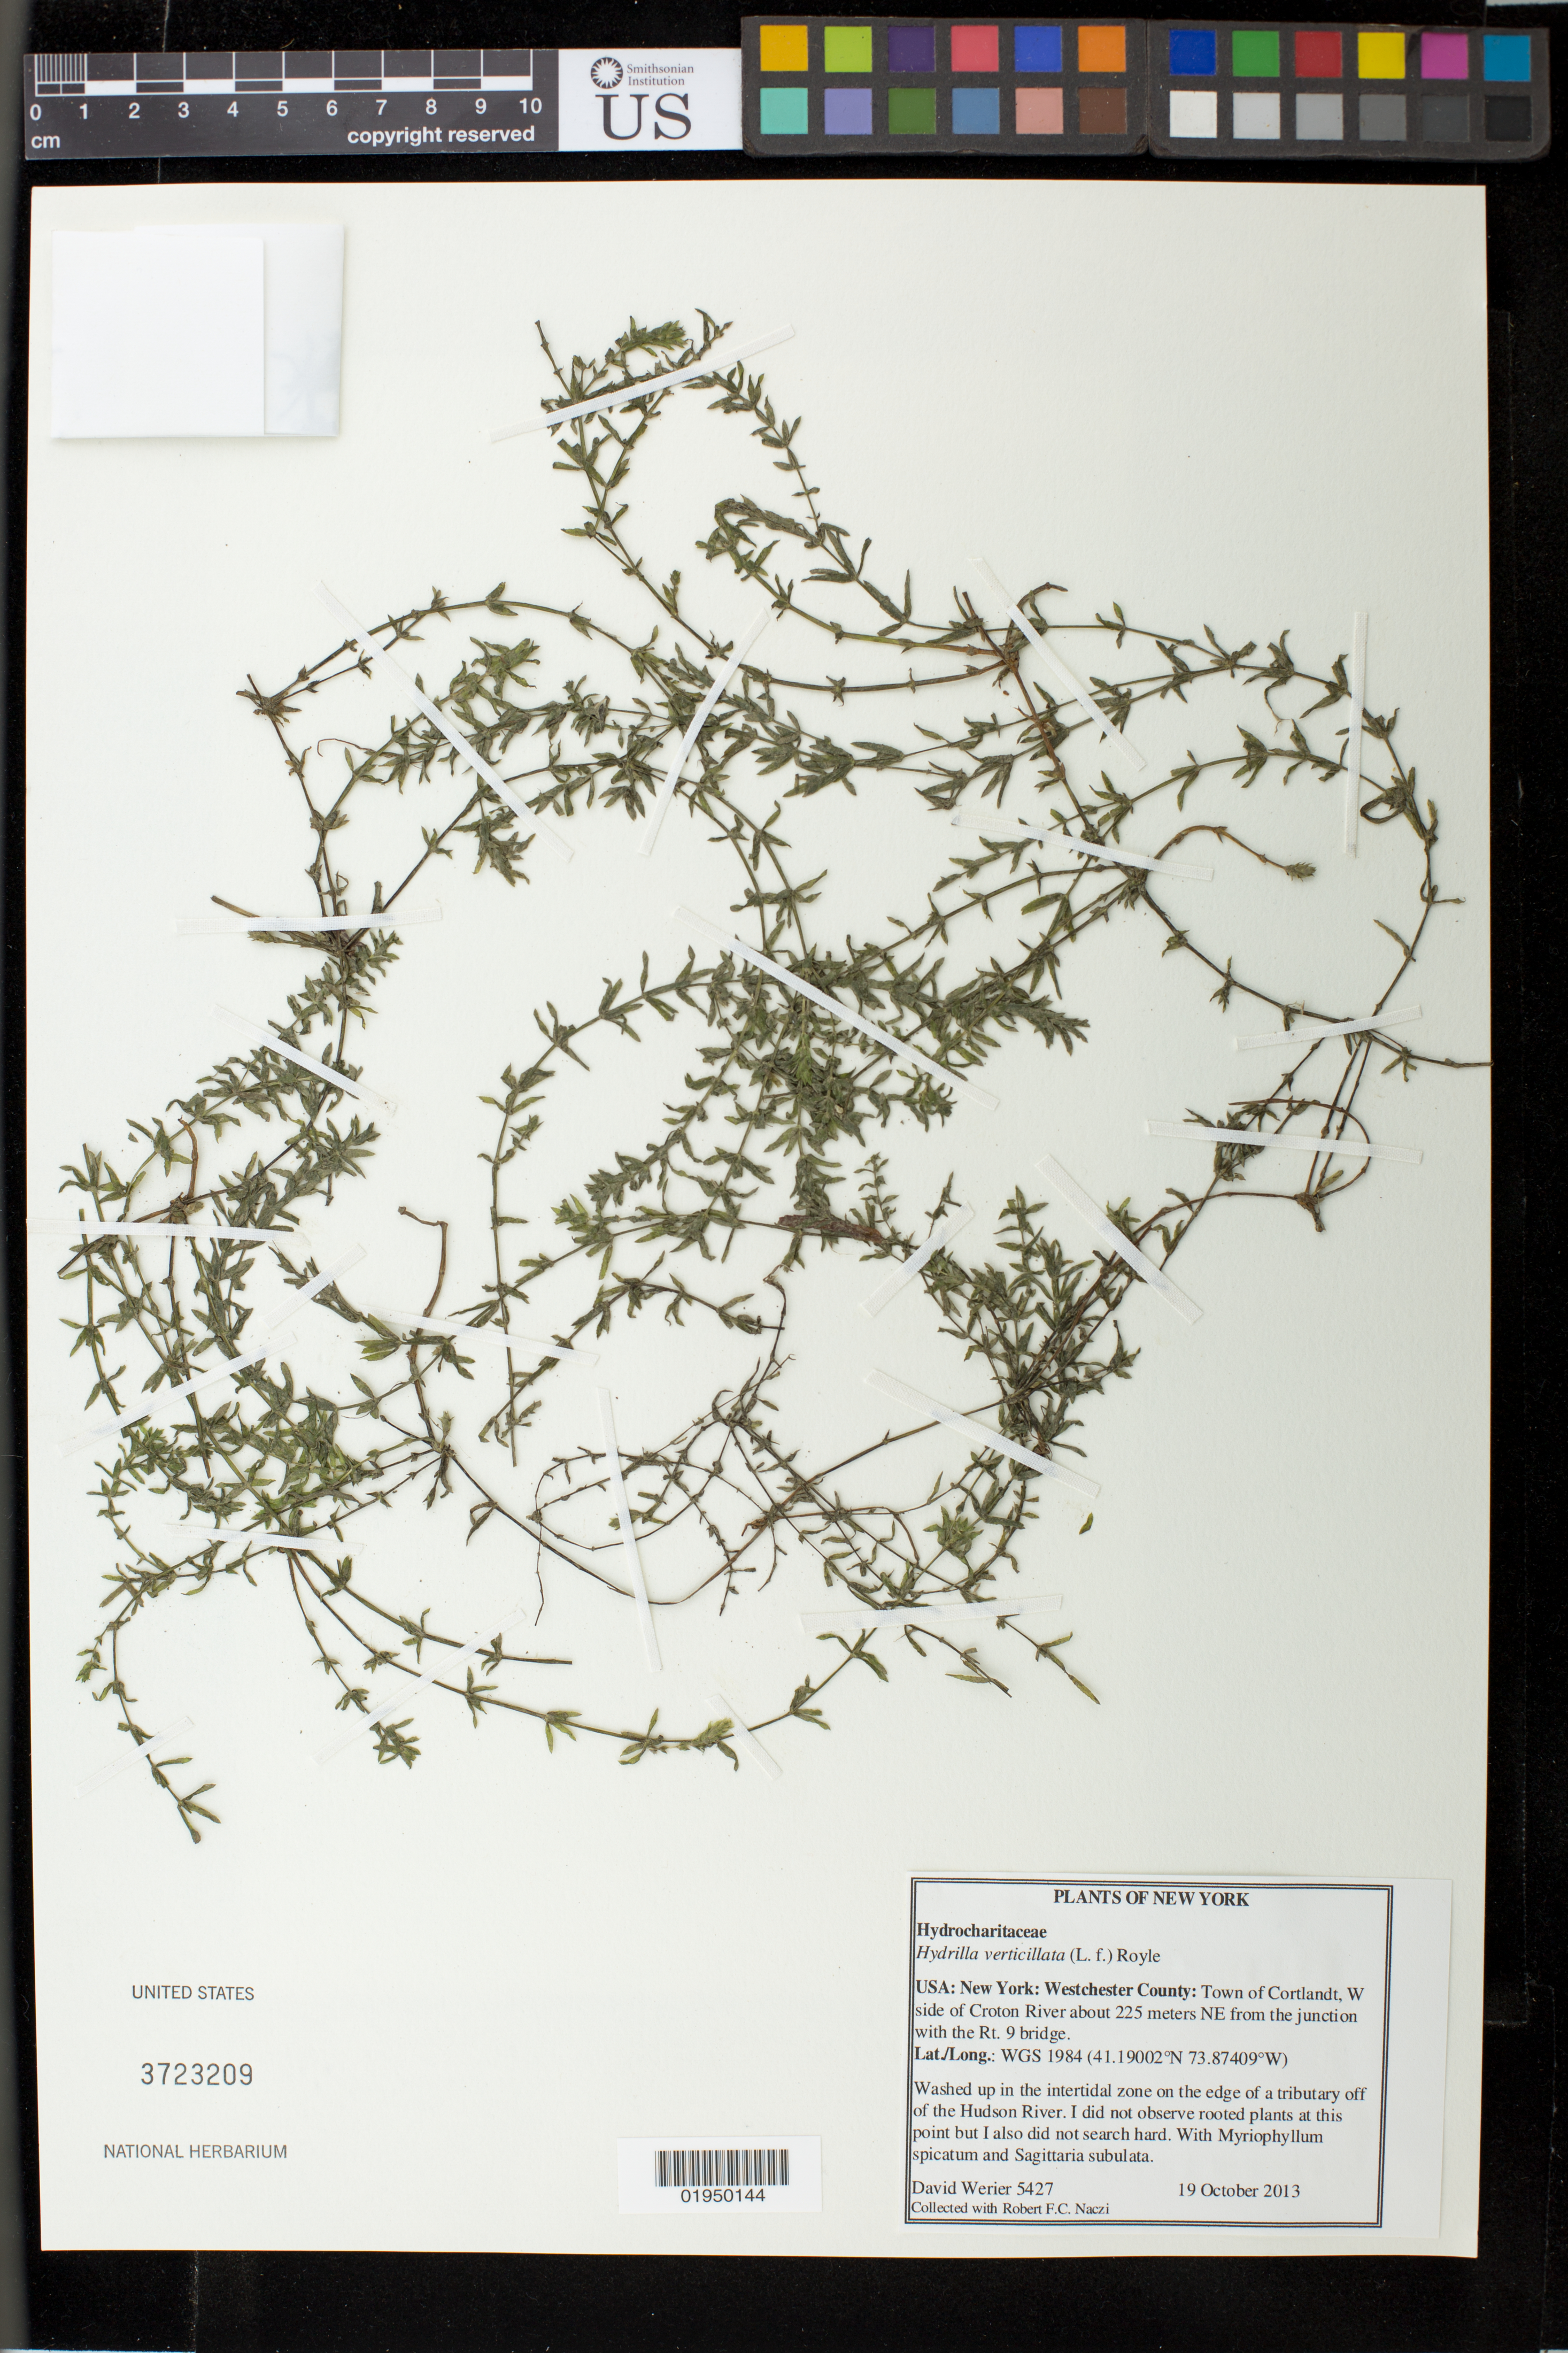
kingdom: Plantae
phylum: Tracheophyta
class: Liliopsida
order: Alismatales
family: Hydrocharitaceae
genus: Hydrilla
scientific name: Hydrilla verticillata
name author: (L. f.) Royle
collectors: D. Werier & R. F. C. Naczi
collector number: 5427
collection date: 2013-10-19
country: United States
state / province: New York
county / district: Westchester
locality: W side of Croton River about 225 meters NE from the junction with the Rt. 9 bridge. Washed up in the intertidal zone on the edge of a tributary off the Hudson River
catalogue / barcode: US 3723209